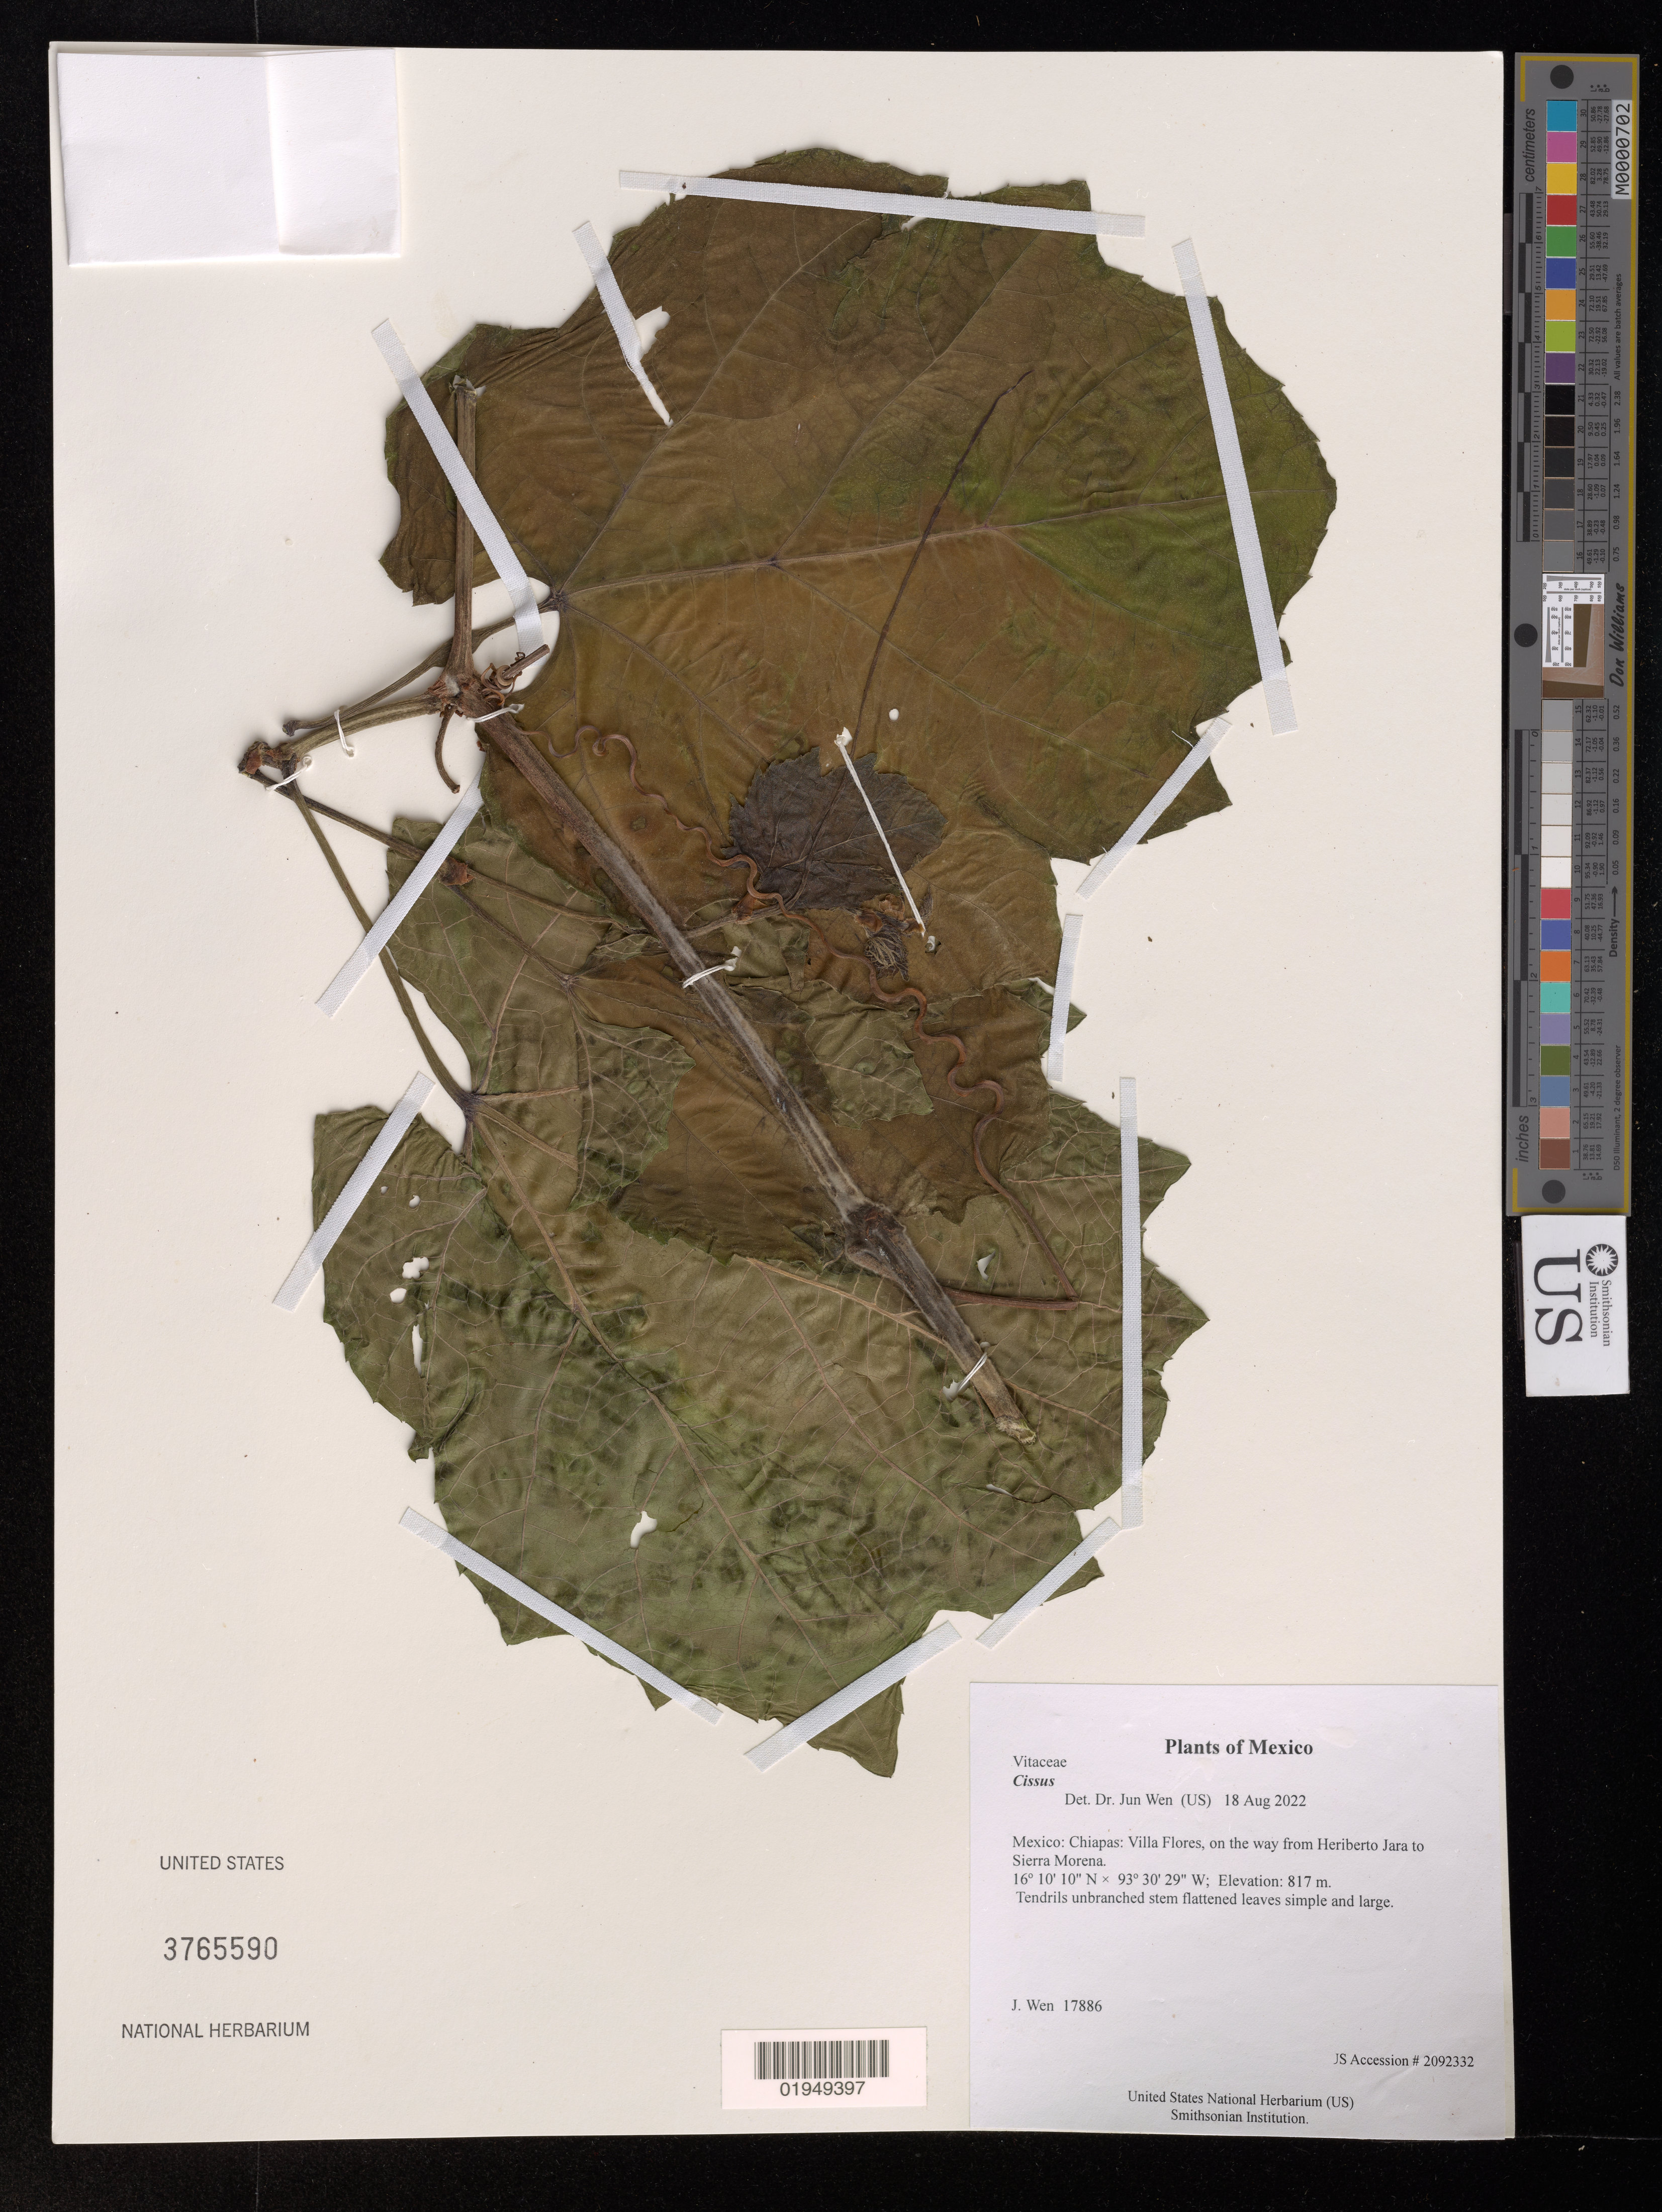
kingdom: Plantae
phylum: Tracheophyta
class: Magnoliopsida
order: Vitales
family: Vitaceae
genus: Cissus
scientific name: Cissus sp.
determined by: Wen, Jun, (BOT), Smithsonian Institution - National Museum of Natural History (UNITED STATES)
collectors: J. Wen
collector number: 17886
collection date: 2022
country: Mexico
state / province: Chiapas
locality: Villa Flores, on the way from Heriberto Jara to Sierra Morena.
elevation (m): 817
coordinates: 16 1010 N, 93 30 29 W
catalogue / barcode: US 3765590